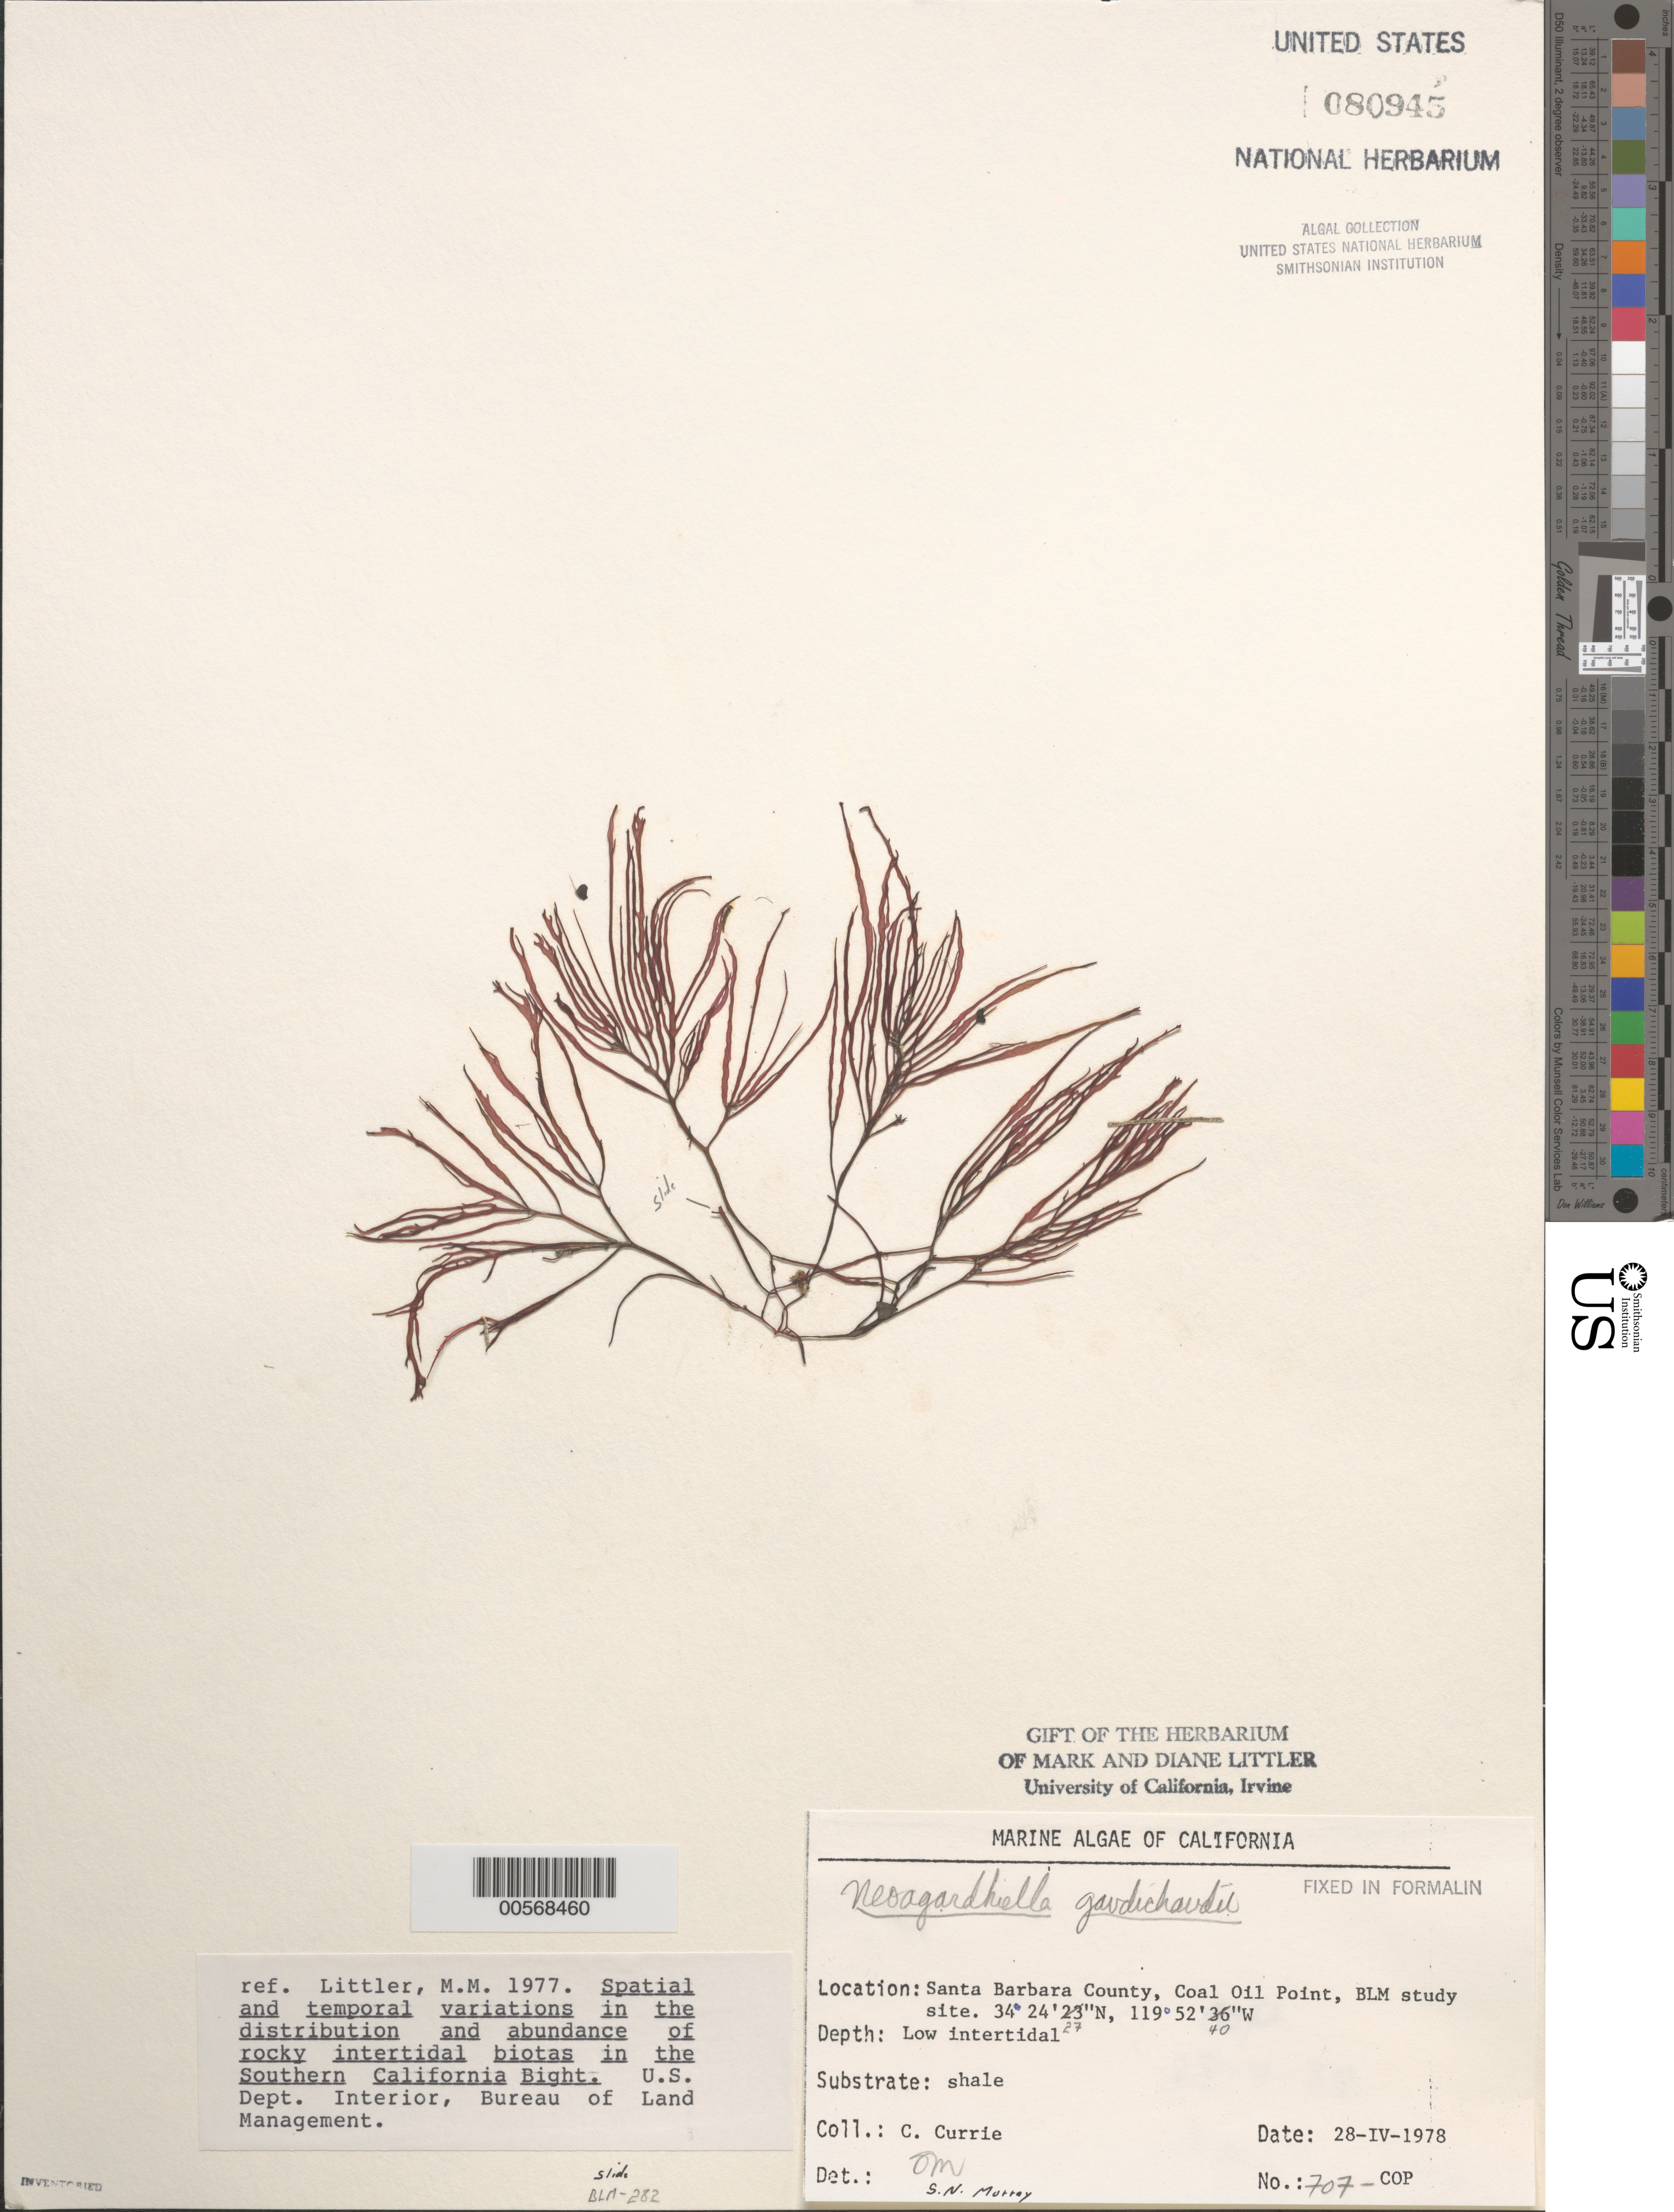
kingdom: Plantae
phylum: Rhodophyta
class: Florideophyceae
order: Gigartinales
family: Solieriaceae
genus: Sarcodiotheca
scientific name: Sarcodiotheca gaudichaudii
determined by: Algae name updating Project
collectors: C. Currie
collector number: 707-cop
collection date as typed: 28 Apr 1978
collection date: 1978-04-28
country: United States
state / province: California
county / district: Santa Barbara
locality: Coal Oil Point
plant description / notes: BLM-SOCALBIGHT Rocky Intertidal Survey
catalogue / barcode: US 80945